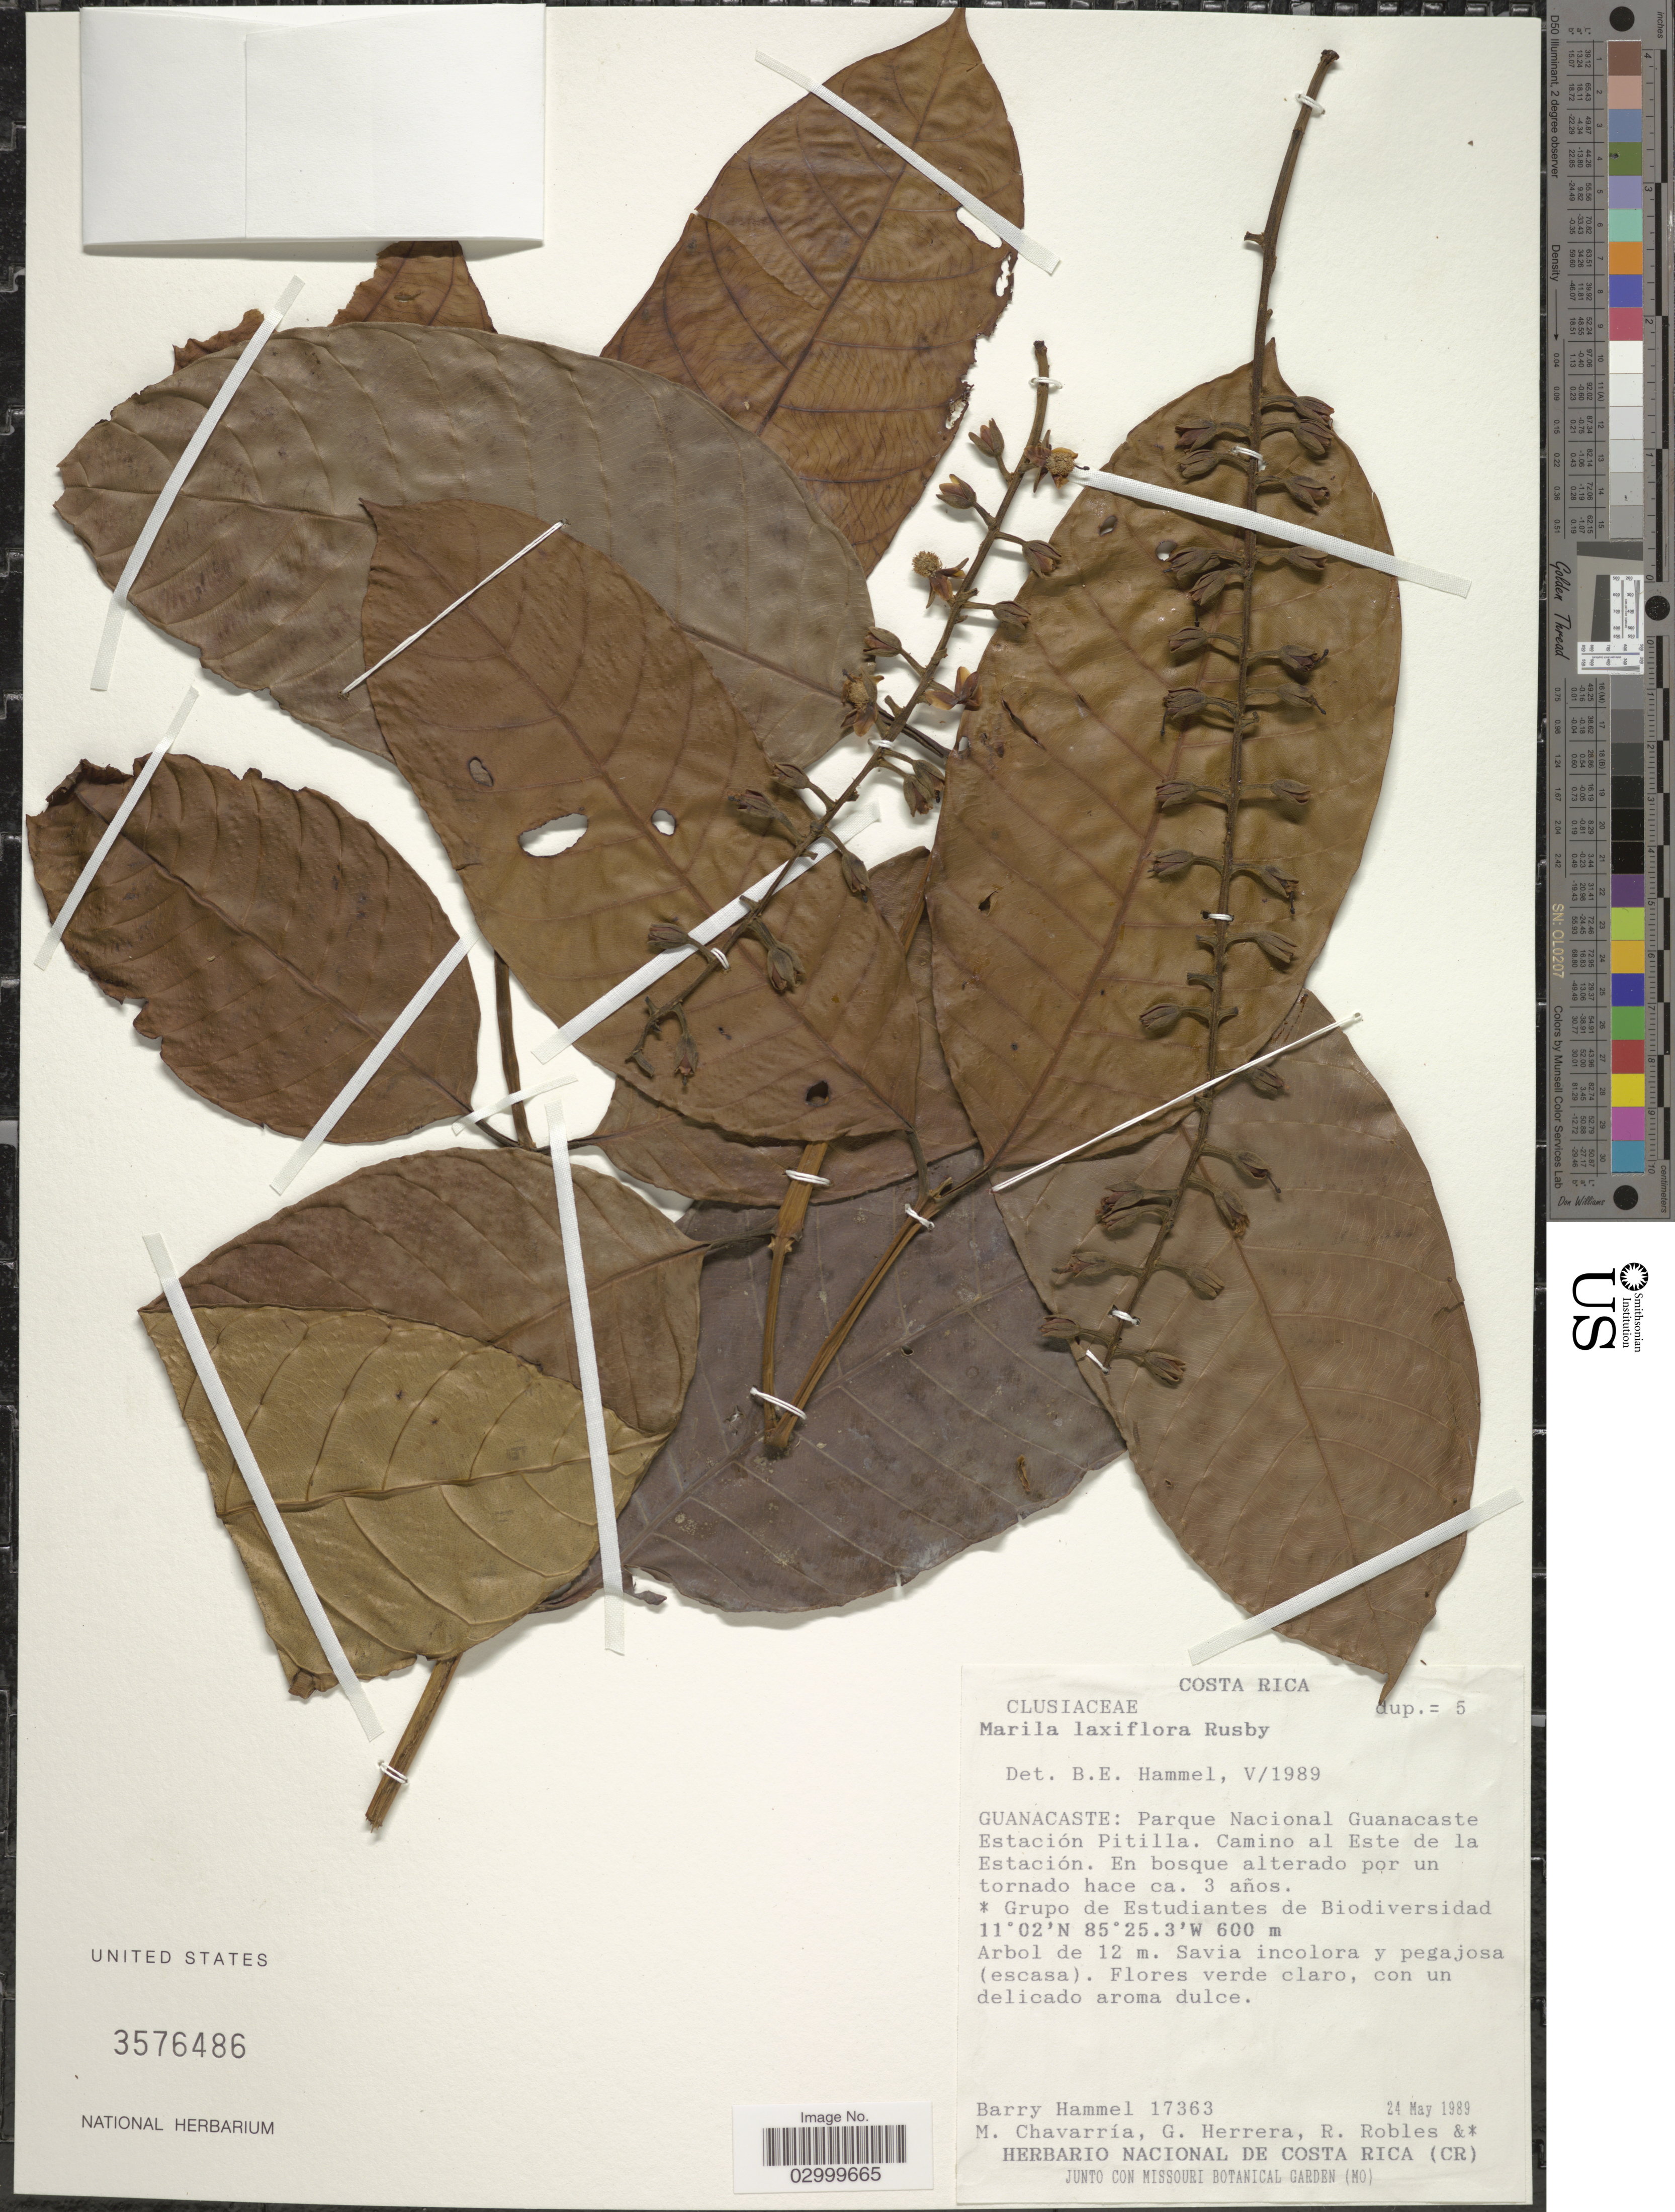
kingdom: Plantae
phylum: Tracheophyta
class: Magnoliopsida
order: Malpighiales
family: Calophyllaceae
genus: Marila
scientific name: Marila laxiflora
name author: Rusby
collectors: B. Hammel, M. Chavarria, G. Herrera & R. Robles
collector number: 17363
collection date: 1989-05-24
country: Costa Rica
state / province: Guanacaste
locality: Parque Nacional Guanacaste Estación Pitilla. Camino al Este de la Estación.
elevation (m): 600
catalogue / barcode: US 3576486